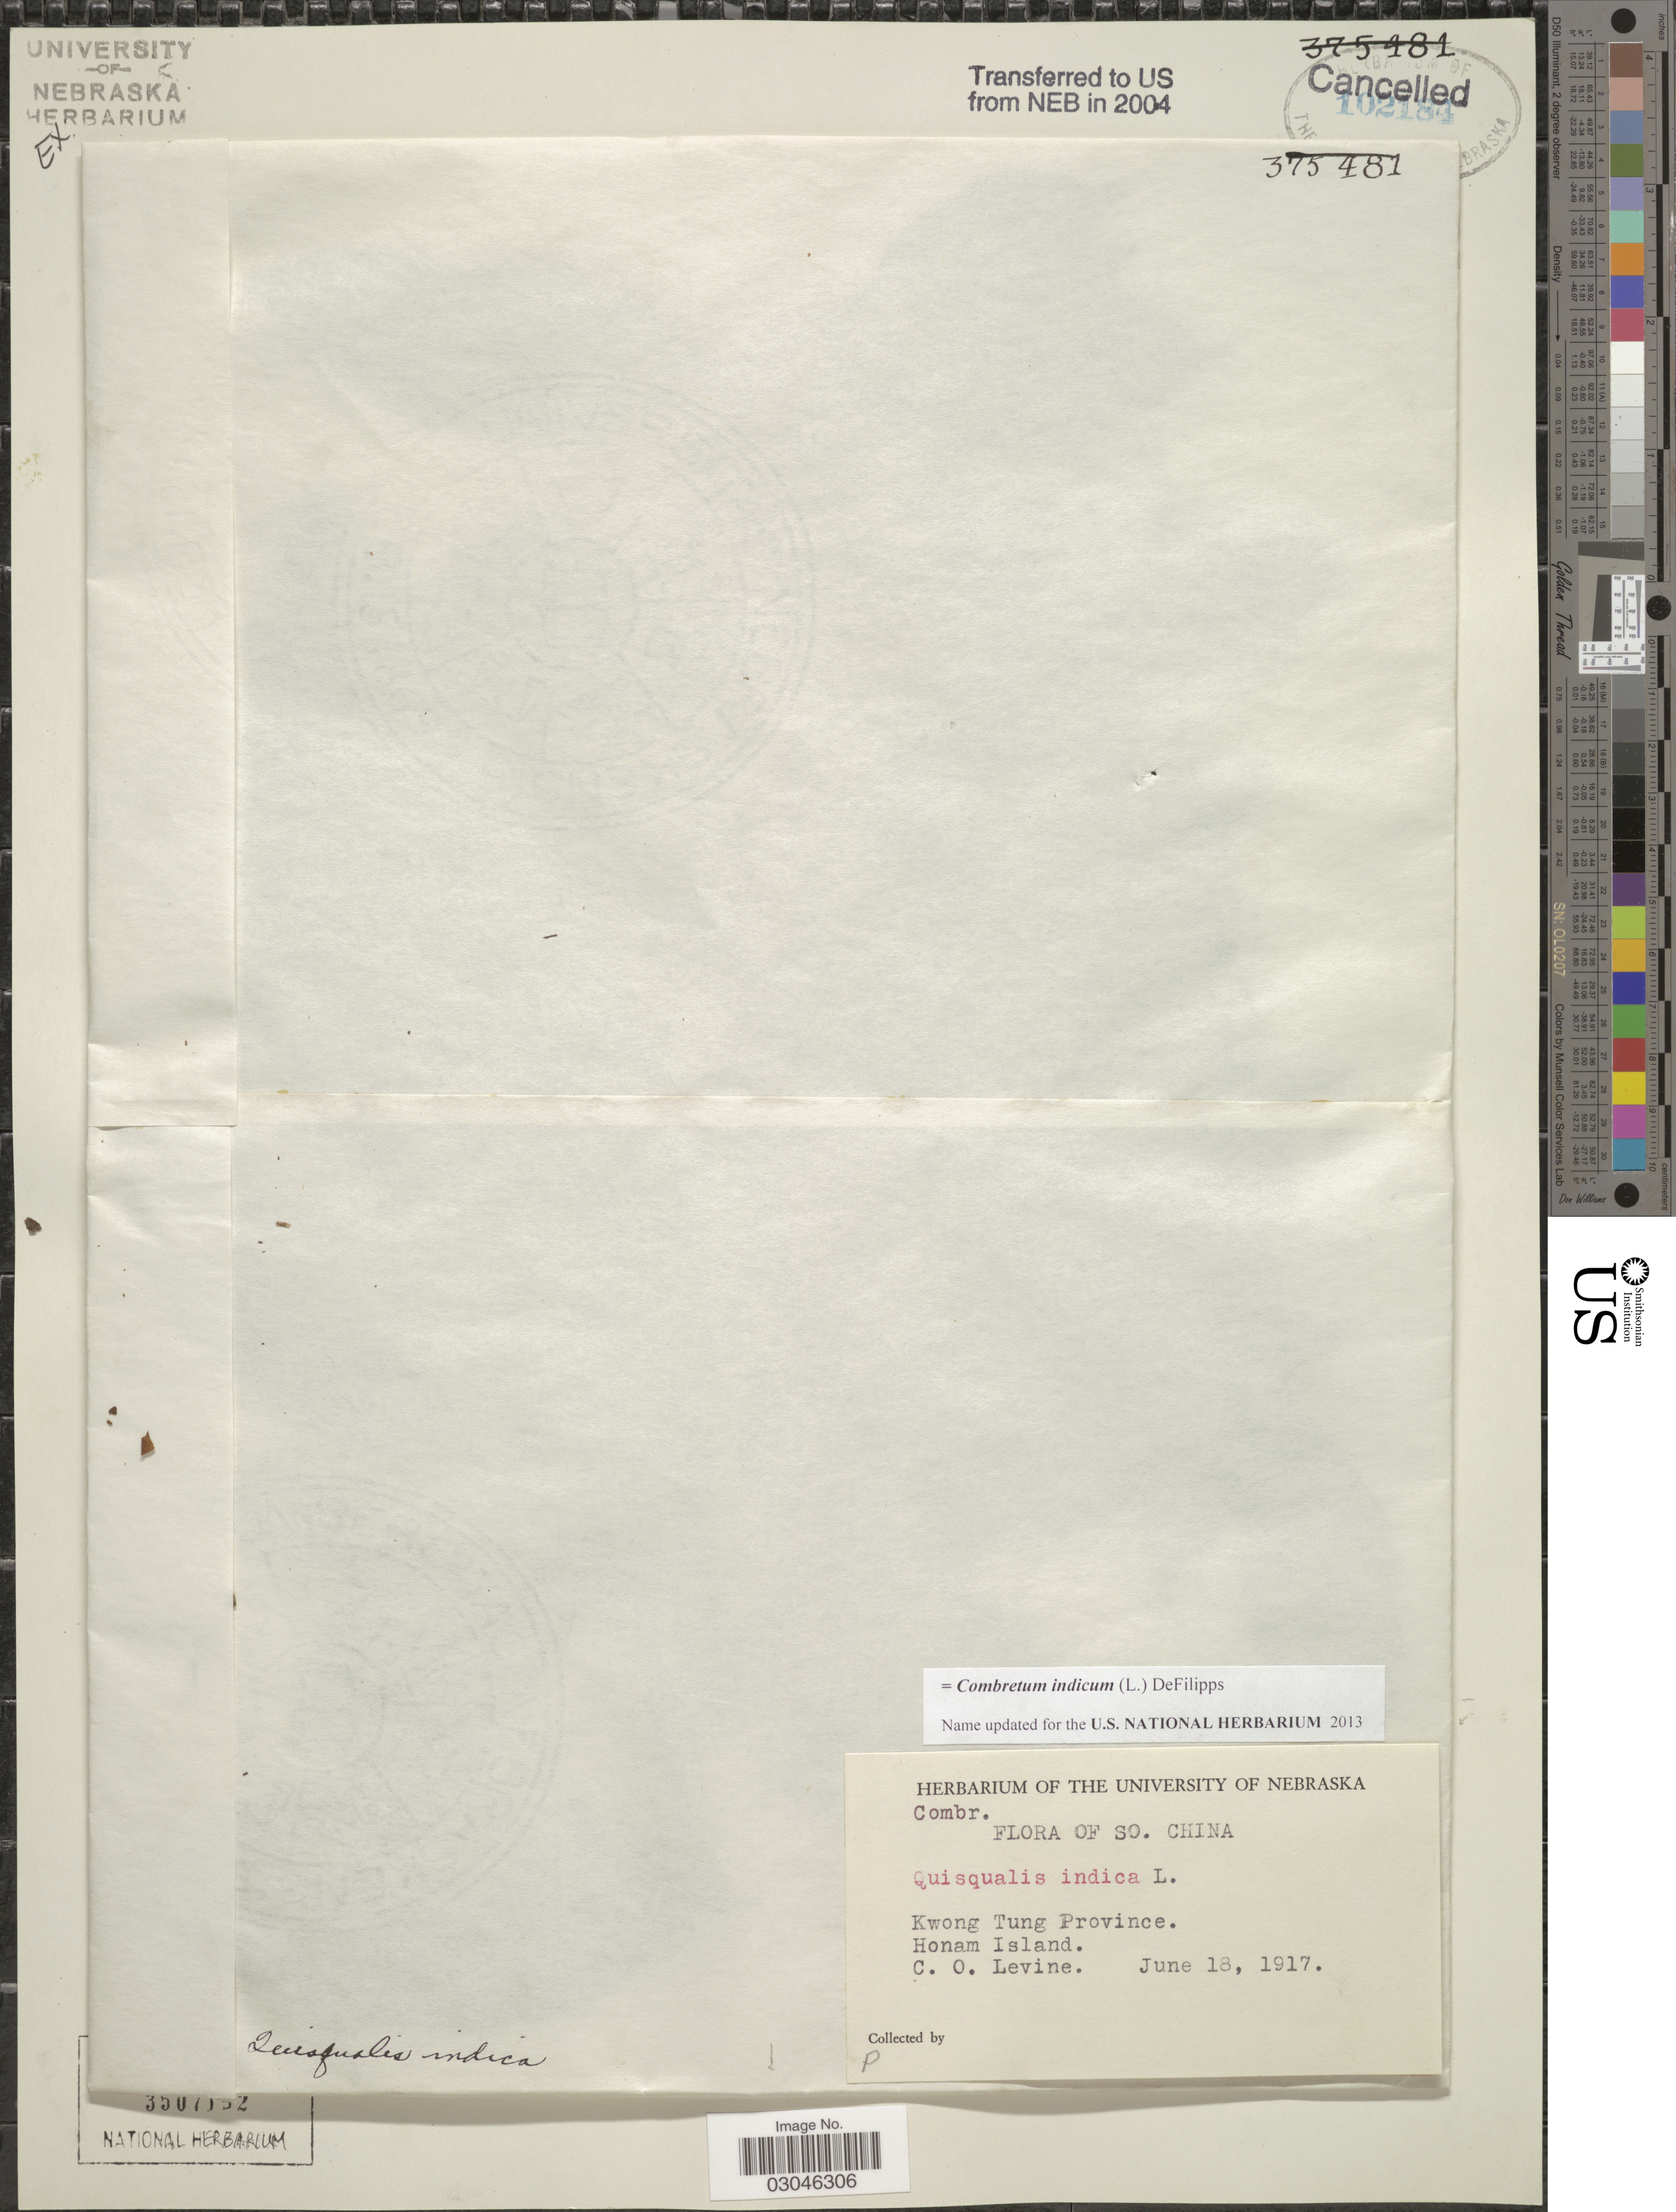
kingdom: Plantae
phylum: Tracheophyta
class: Magnoliopsida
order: Myrtales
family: Combretaceae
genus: Combretum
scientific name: Combretum indicum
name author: (L.) DeFilipps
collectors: C. O. Levine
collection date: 1917-06-18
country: China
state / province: Guangdong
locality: So. China. Kwong Tung Province. Honam Island.